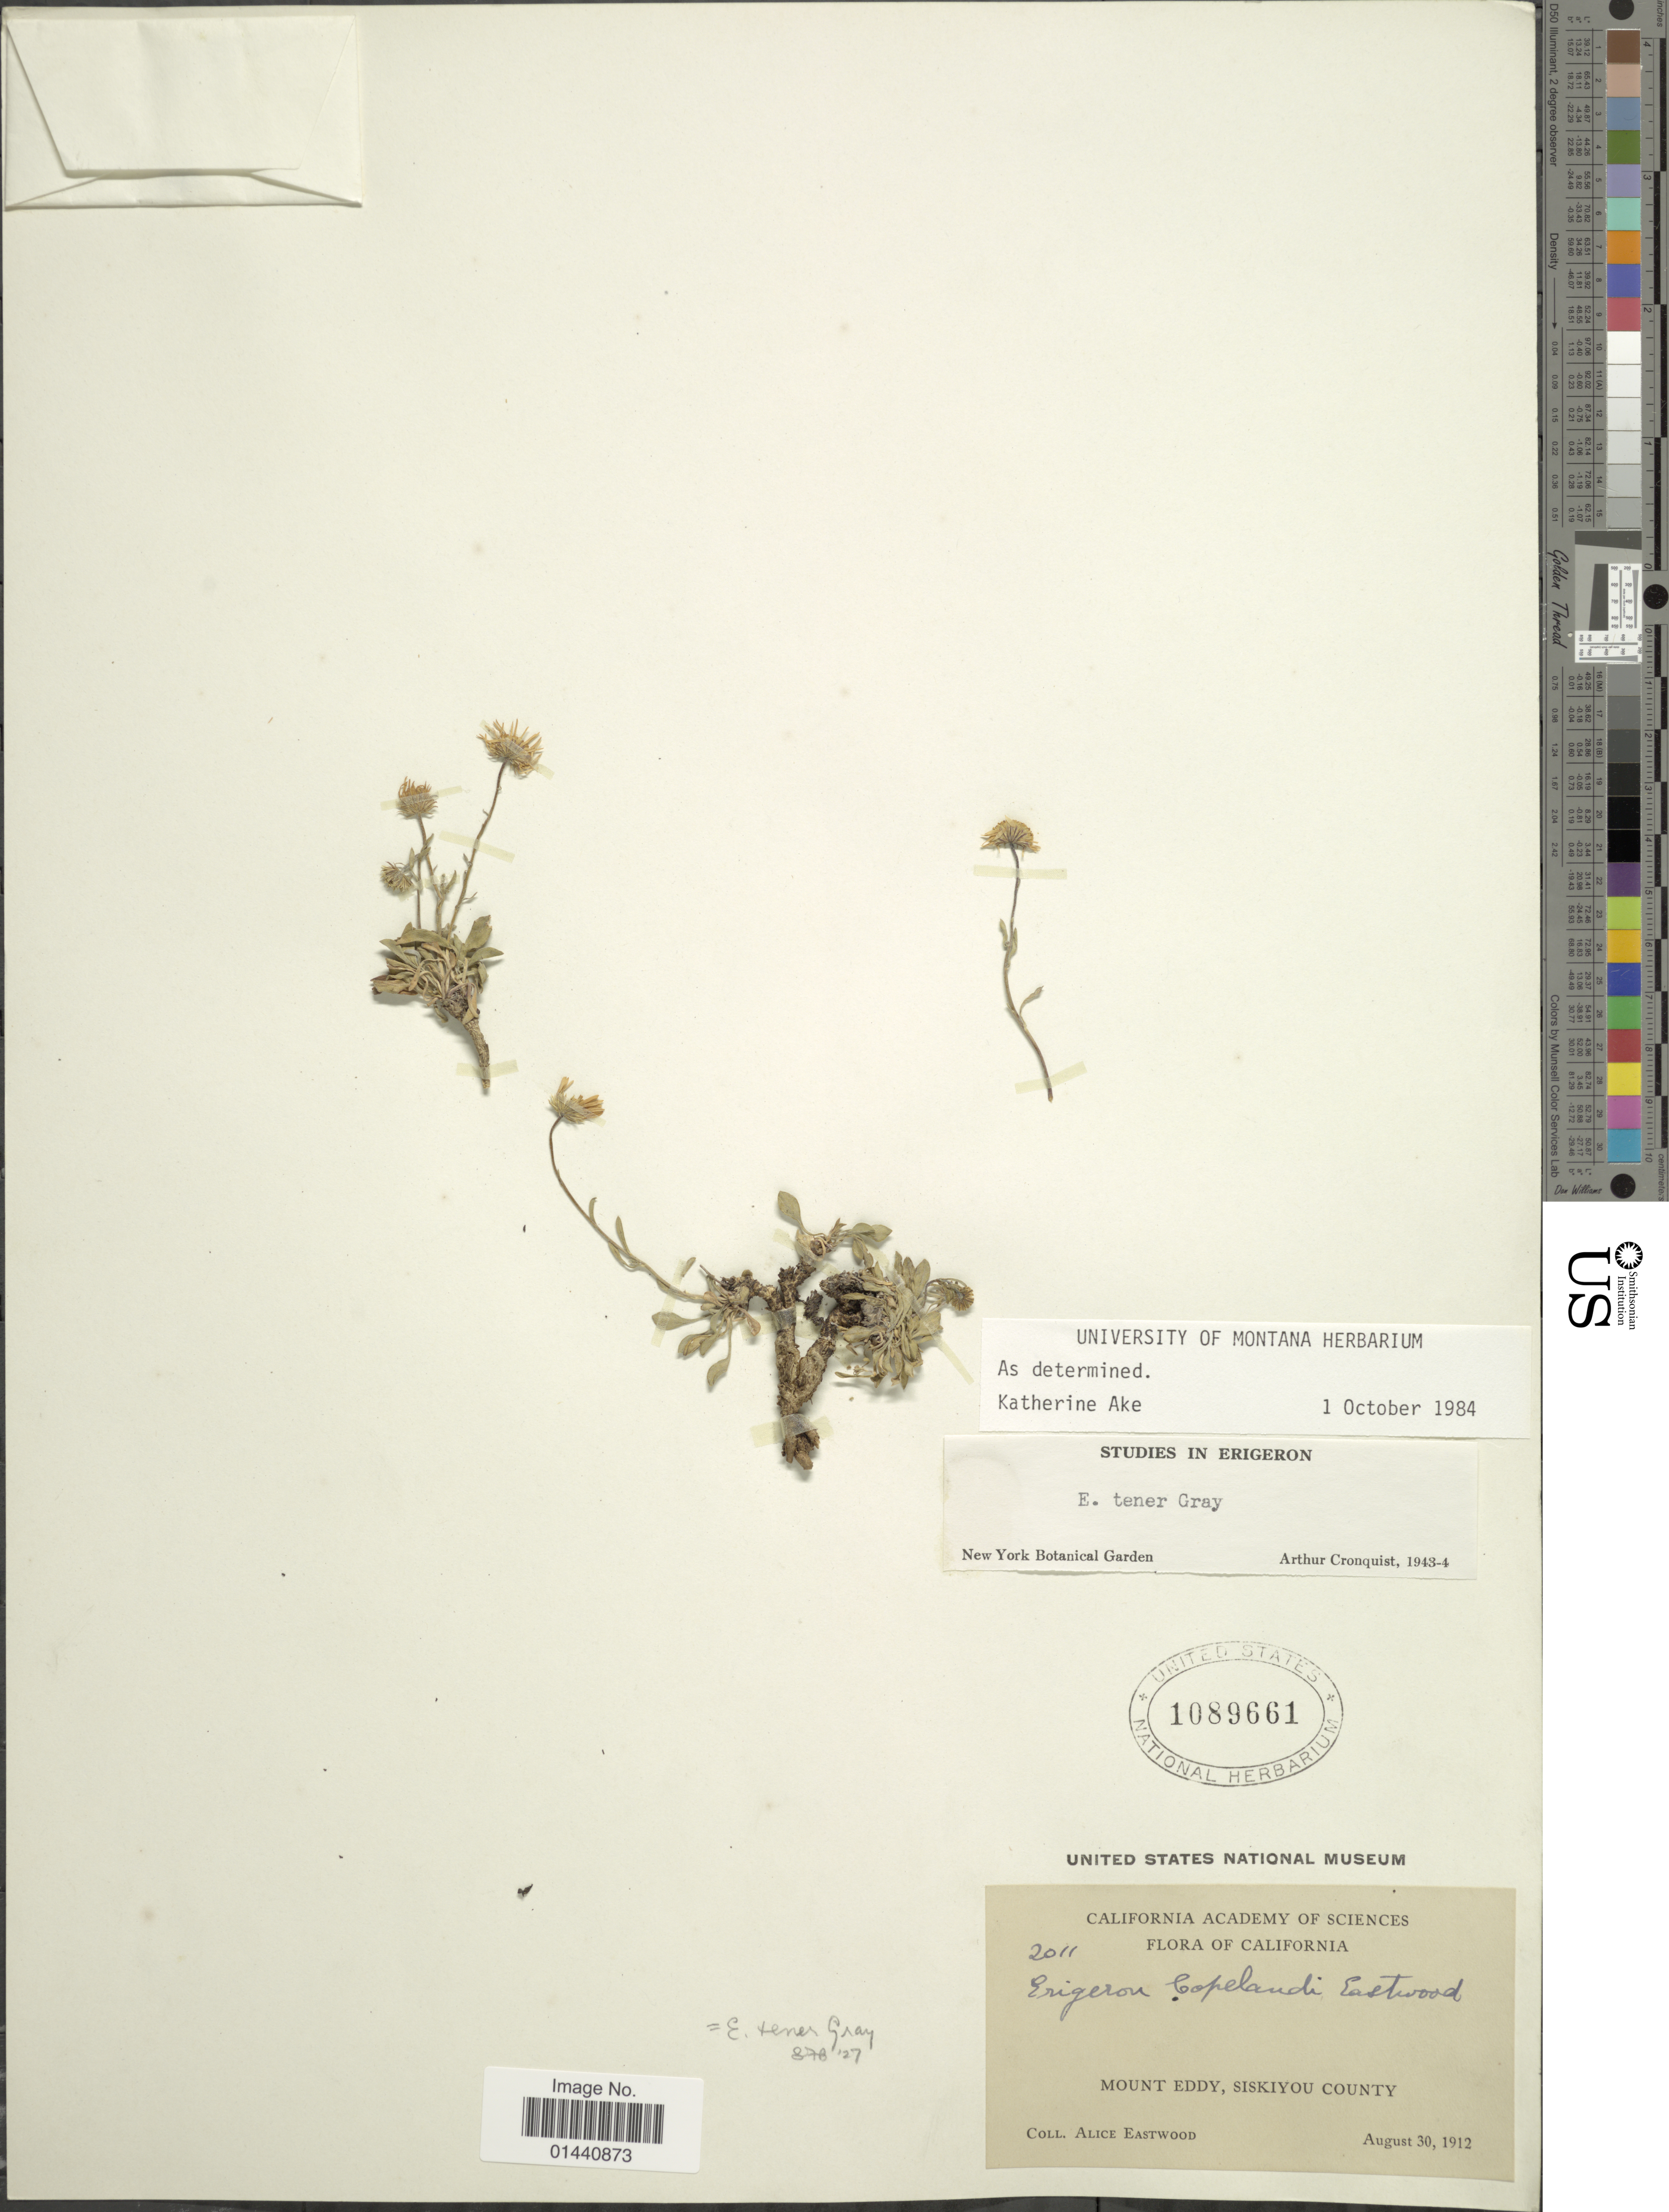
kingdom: Plantae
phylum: Tracheophyta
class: Magnoliopsida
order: Asterales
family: Asteraceae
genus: Erigeron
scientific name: Erigeron tener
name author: A. Gray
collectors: A. Eastwood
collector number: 2011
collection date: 1912-08-30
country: United States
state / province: California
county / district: Siskiyou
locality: Mount Eddy, Siskiyou County.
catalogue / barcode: US 1089661